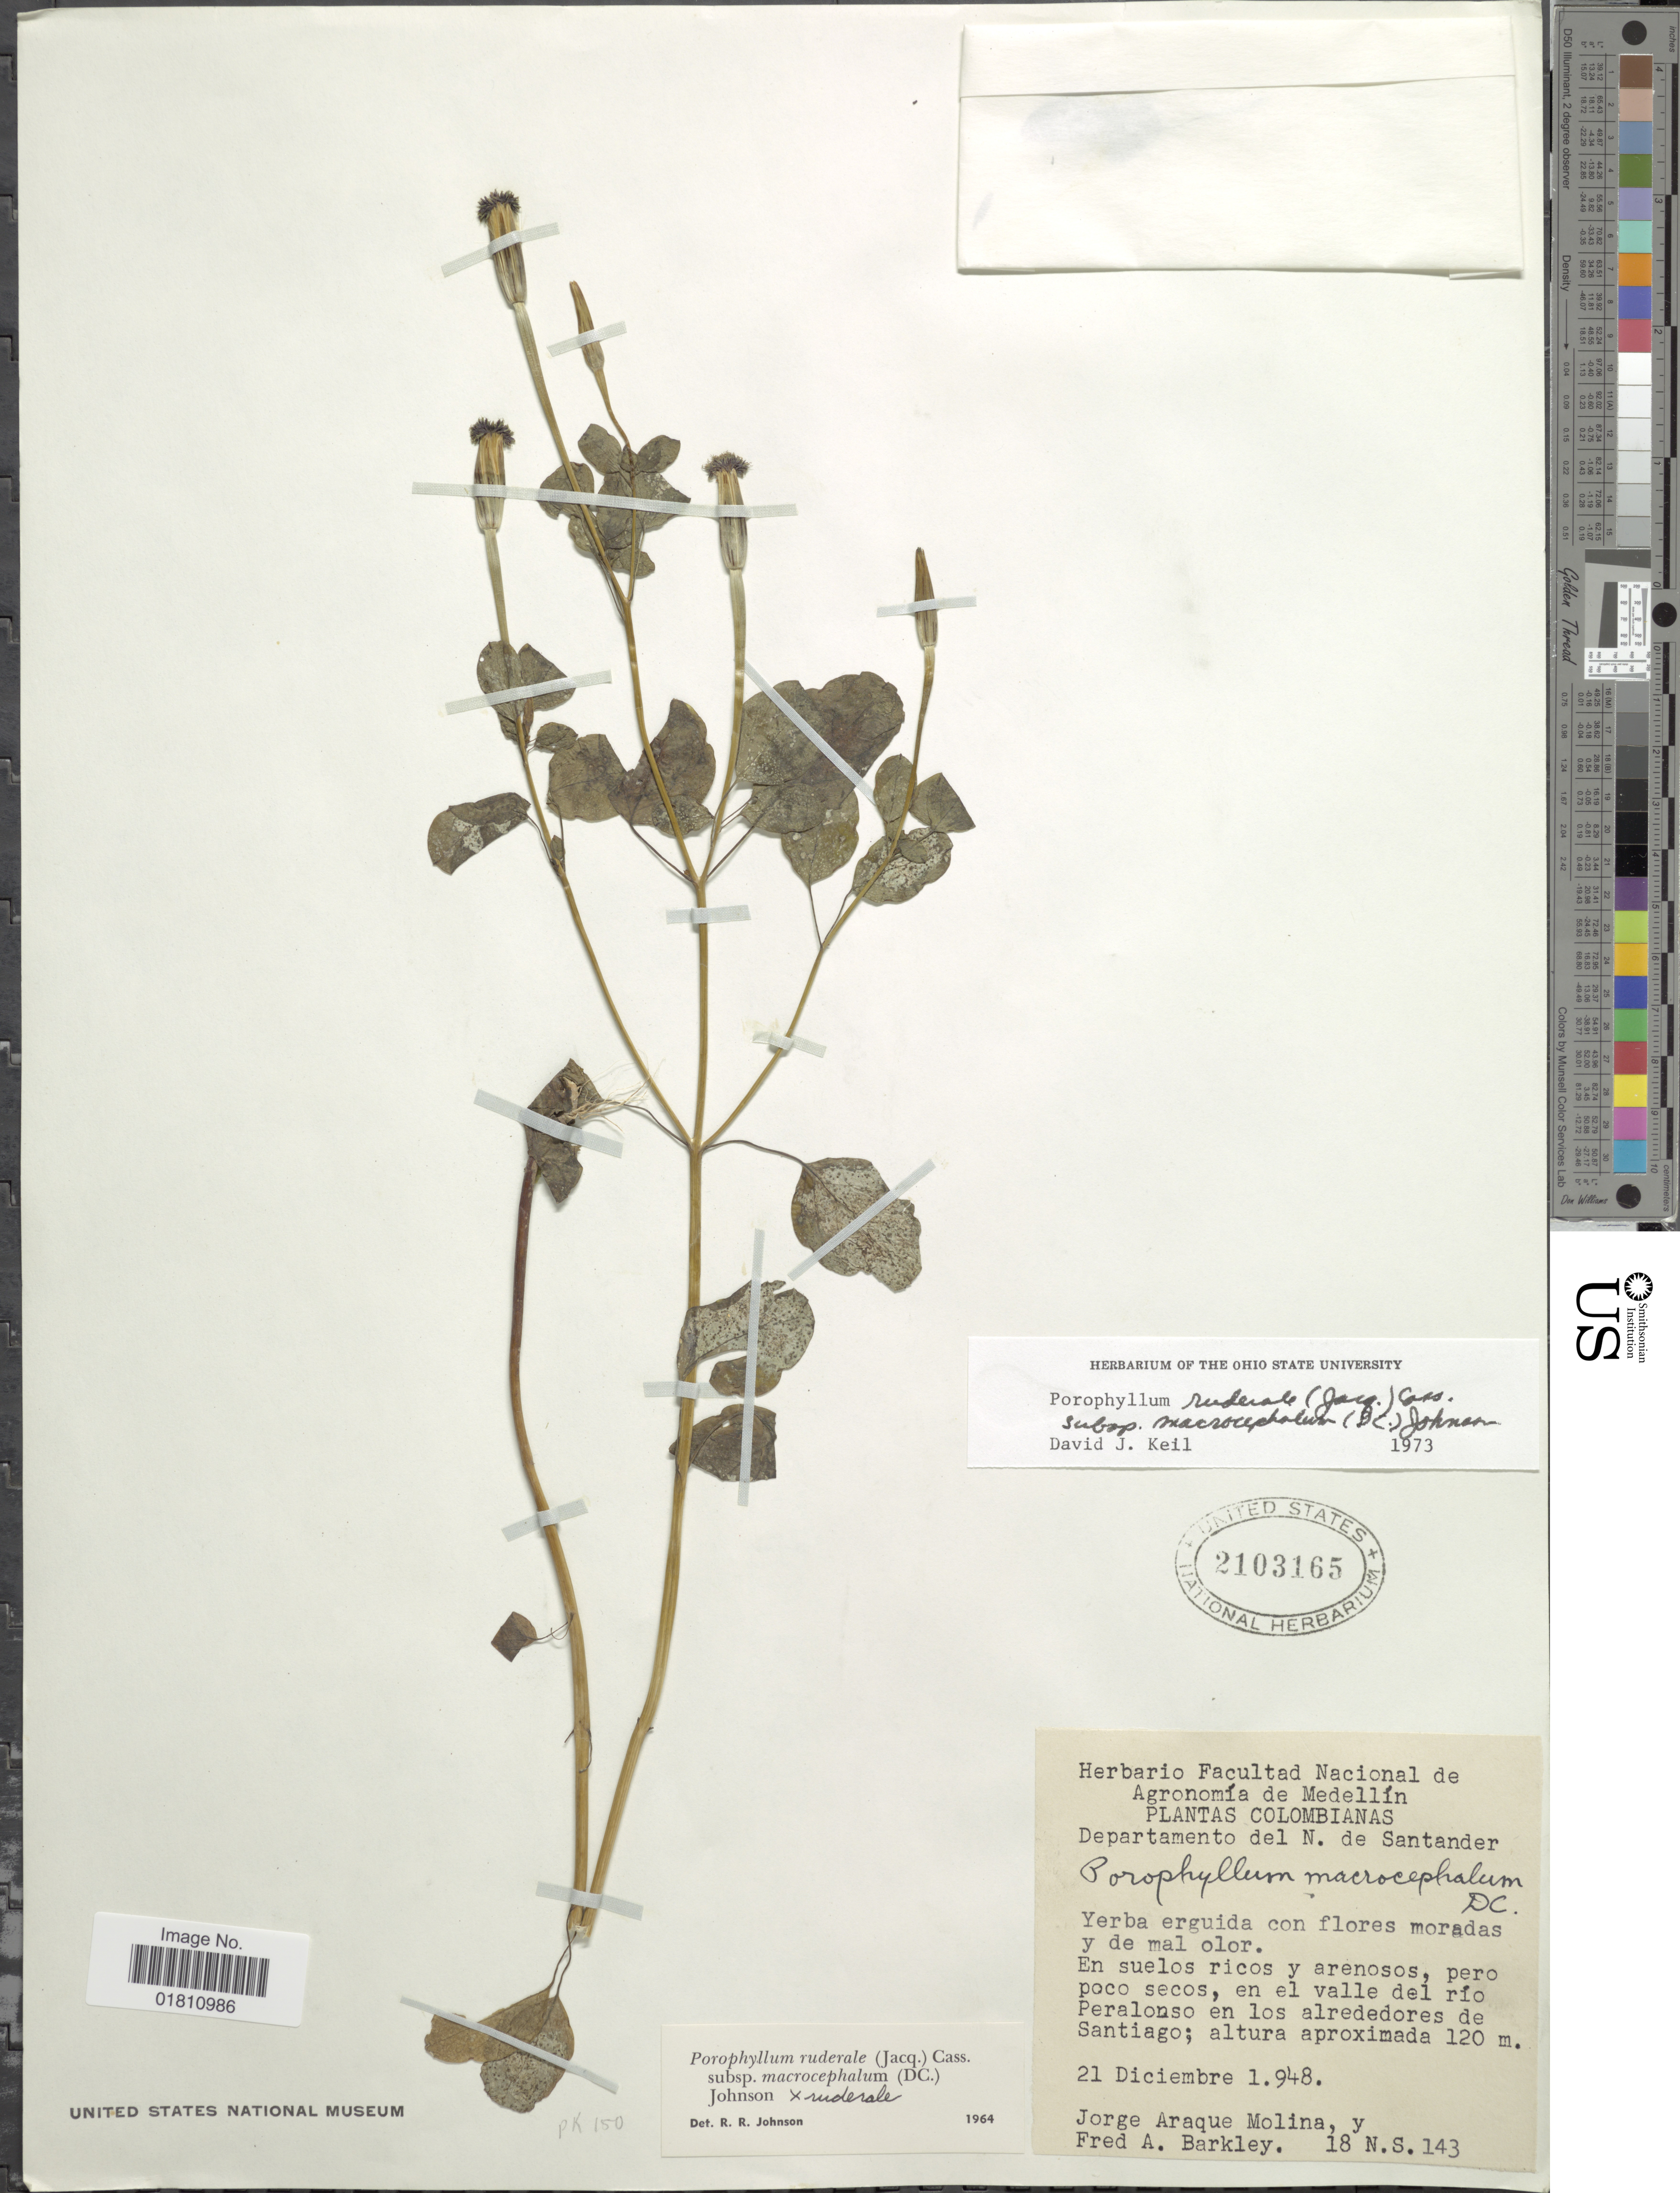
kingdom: Plantae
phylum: Tracheophyta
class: Magnoliopsida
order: Asterales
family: Asteraceae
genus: Porophyllum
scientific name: Porophyllum ruderale subsp. macrocephalum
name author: (DC.) R.R. Johnson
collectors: J. Araque Molina & F. A. Barkley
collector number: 18 N.S. 143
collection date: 1948-12-21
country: Colombia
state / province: Santander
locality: Departamento del n de Santander. En suelos ricos y arenosos, pero poco secos, en el valle del río Peralonso en los alrededores de Santiago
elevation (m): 120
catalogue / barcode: US 2103165